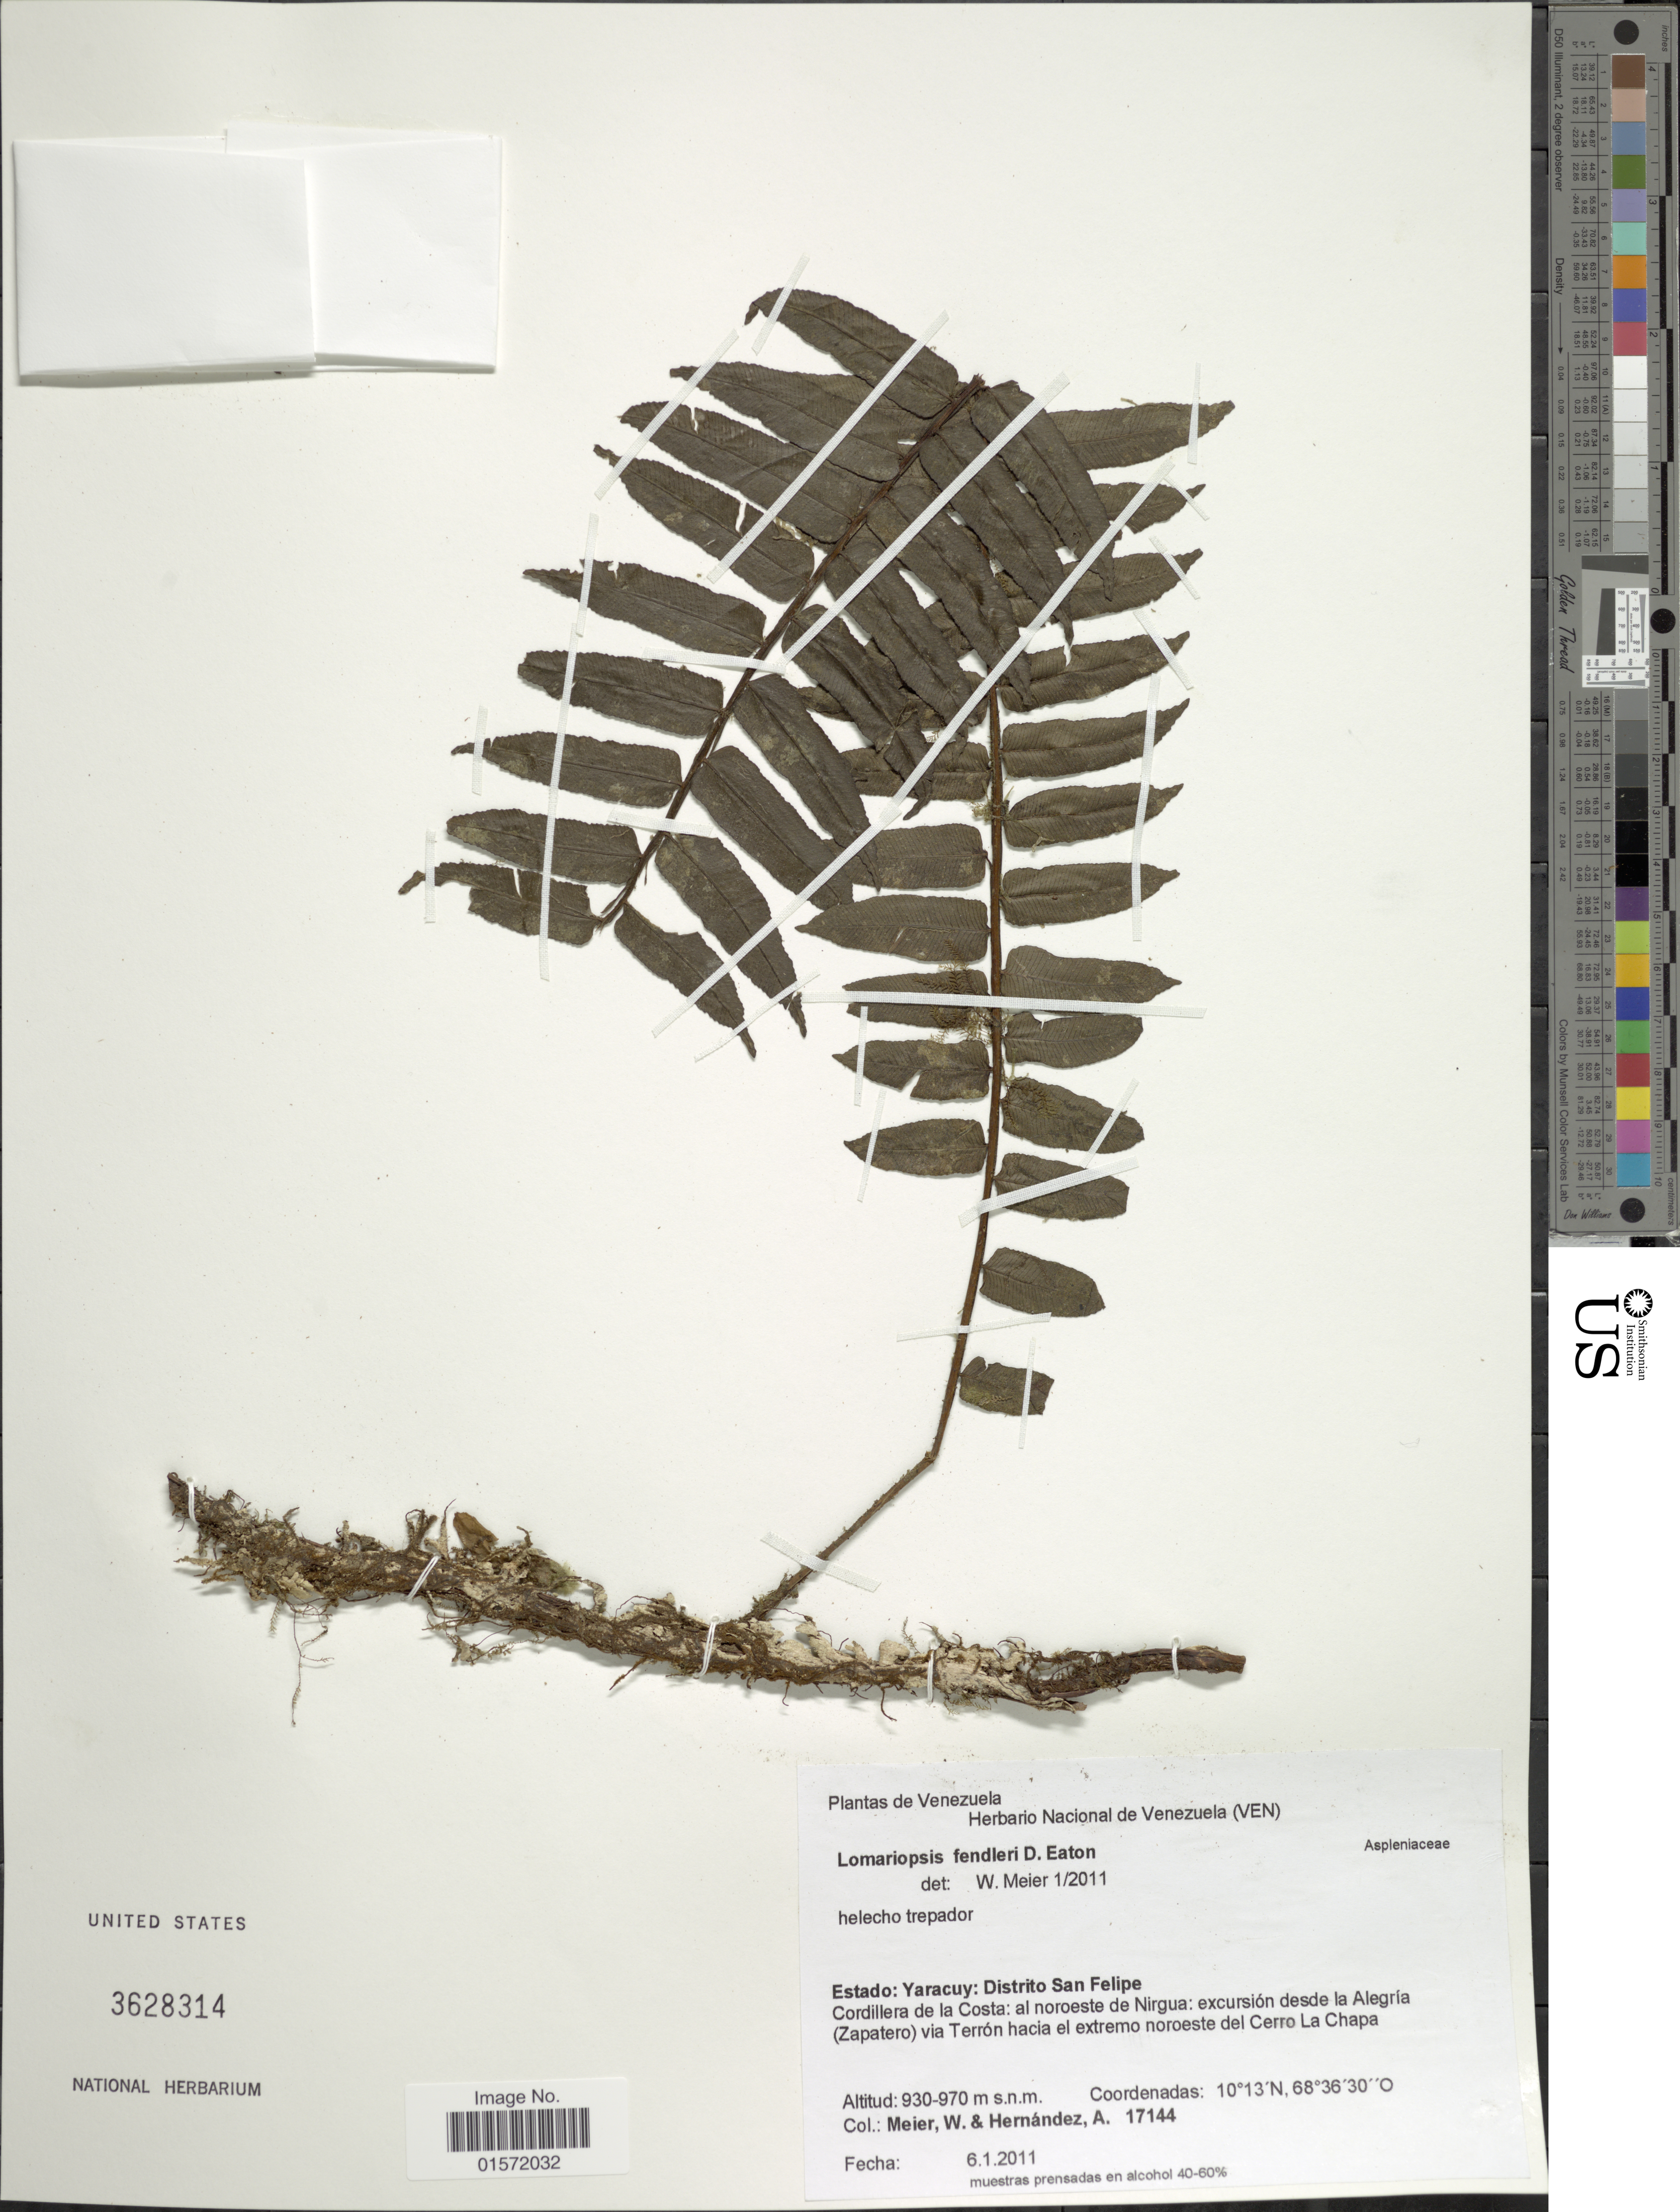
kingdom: Plantae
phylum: Tracheophyta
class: Polypodiopsida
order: Polypodiales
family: Lomariopsidaceae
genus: Lomariopsis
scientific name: Lomariopsis fendleri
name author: D.C. Eaton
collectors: W. Meier & A. Hernandez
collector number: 17144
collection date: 2011-01-06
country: Venezuela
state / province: Yaracuy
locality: Distrito San Felipe, Cordillera de la Costa: al noroeste de Nirgua: excursión desde la Alegría (Zapatero) via Terrón hacia el extremo noroeste del Cerro La Chapa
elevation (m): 930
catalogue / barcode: US 3628314